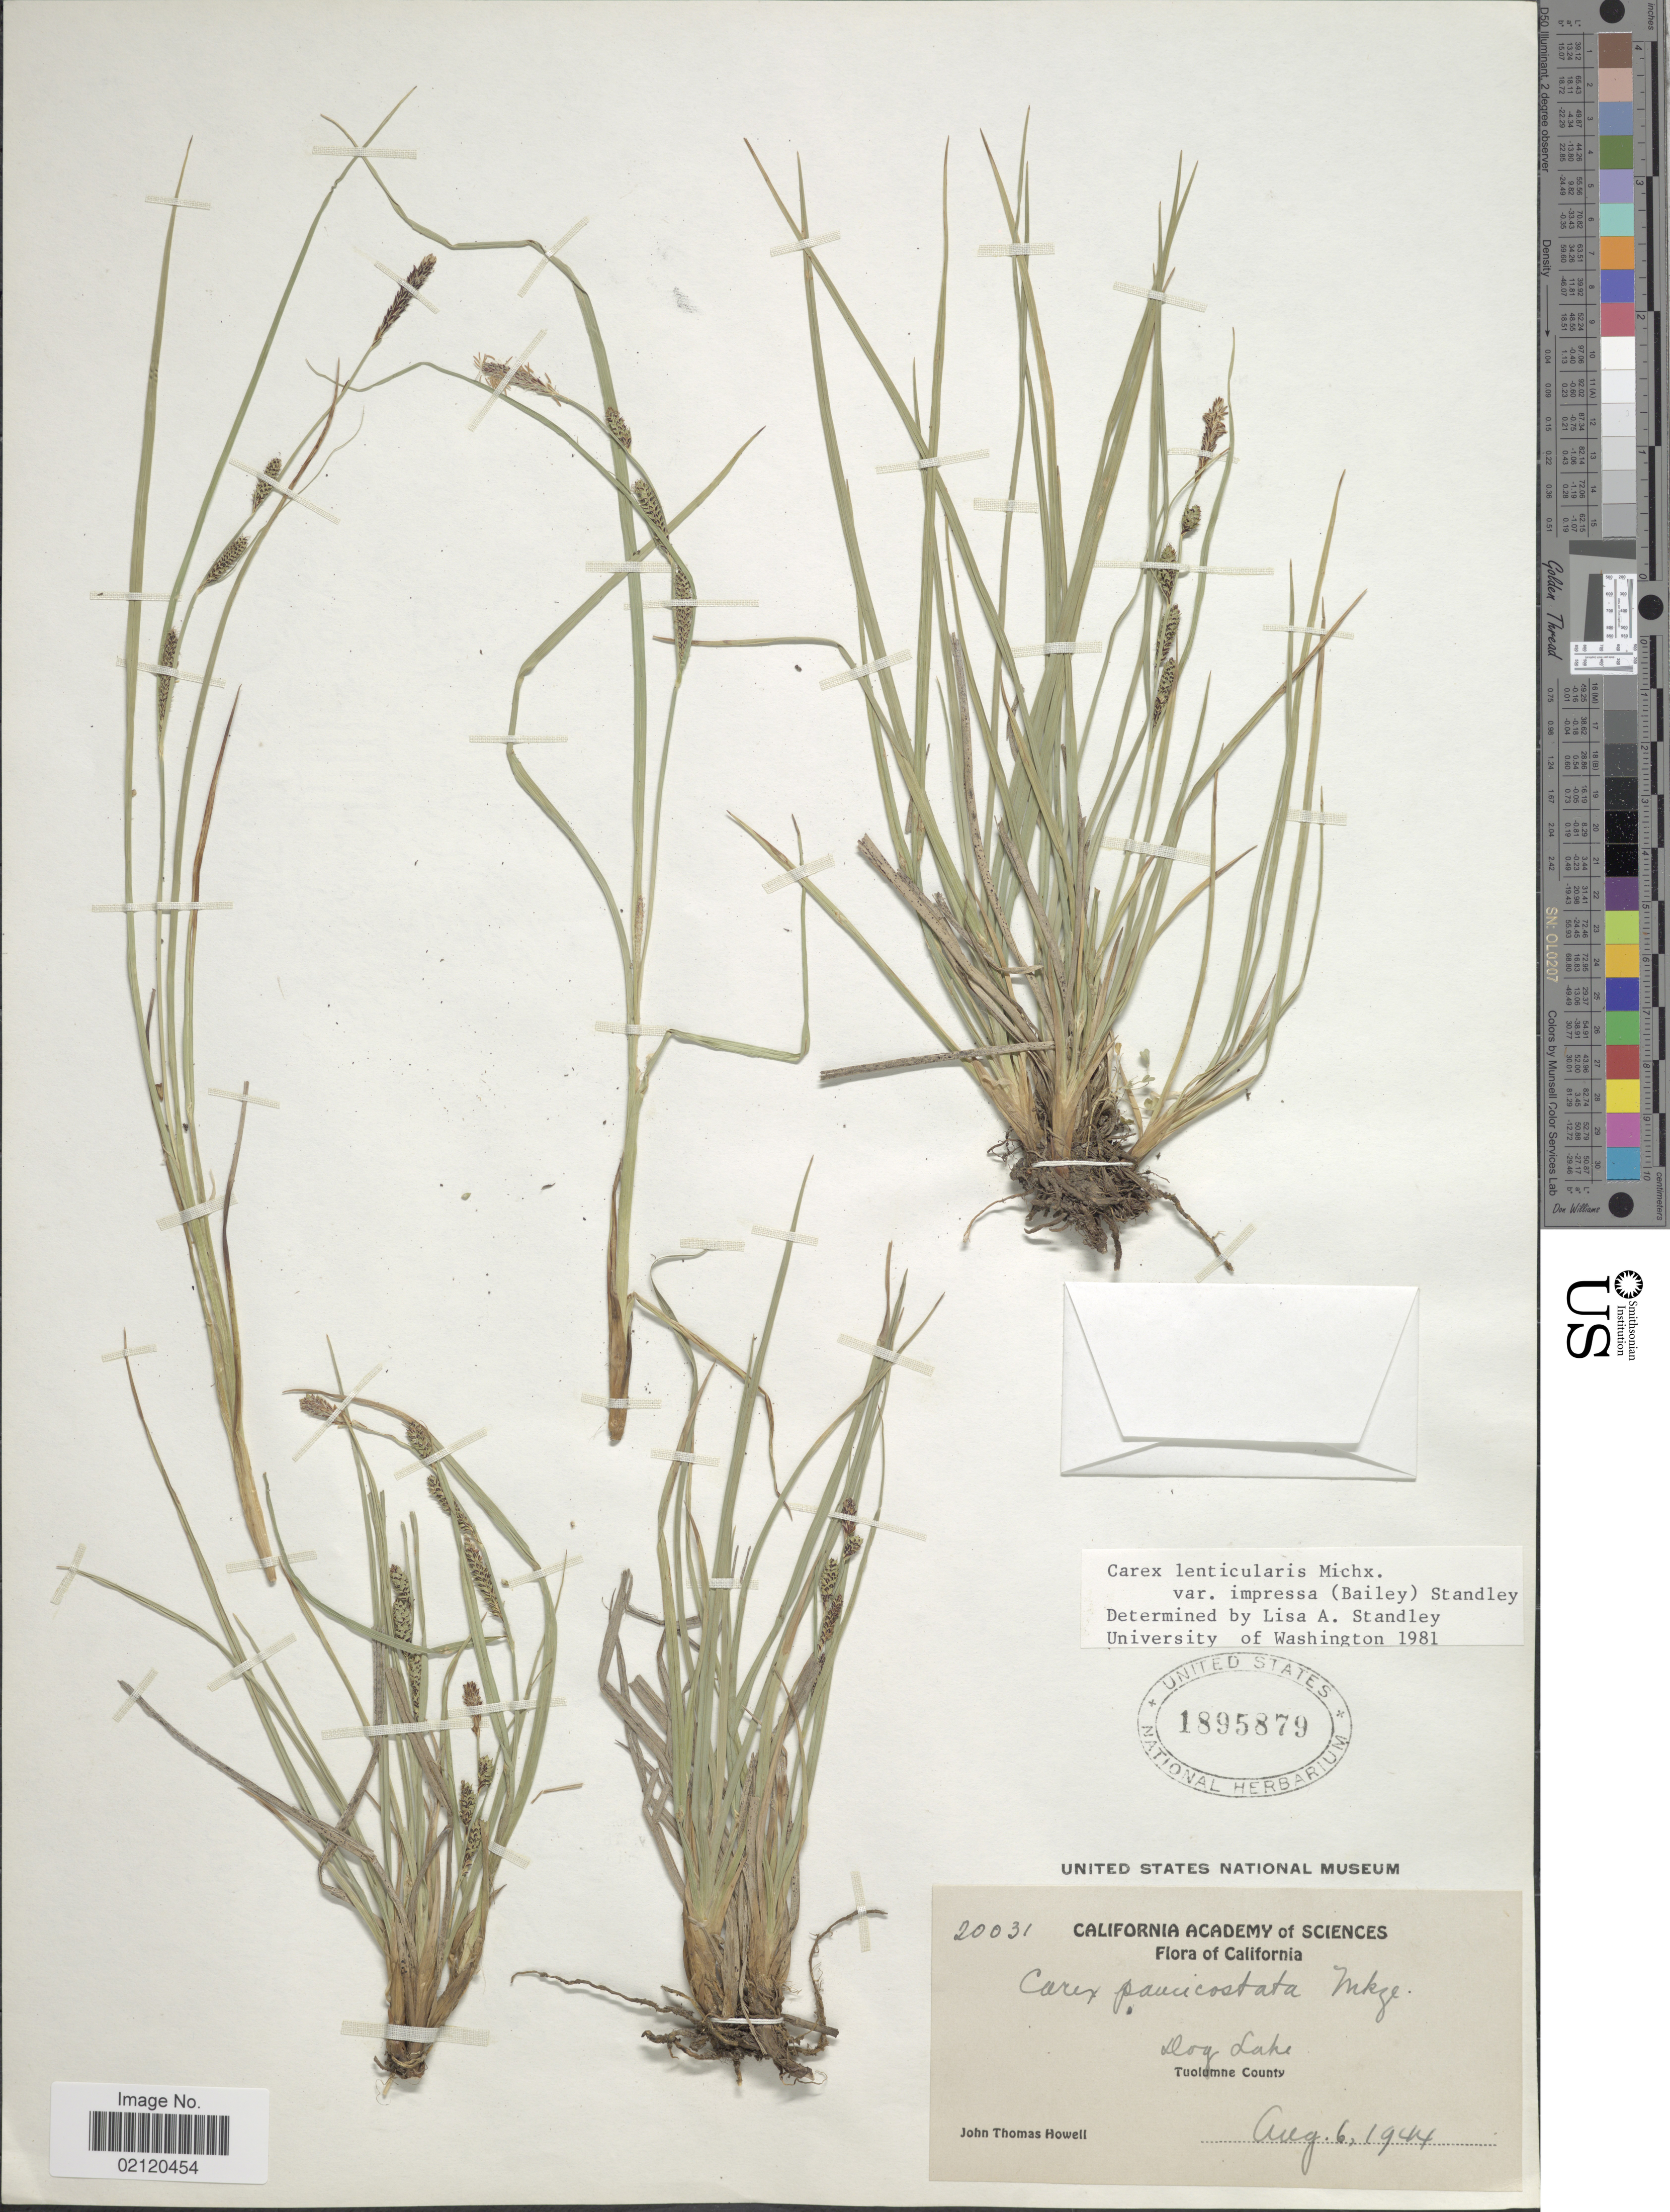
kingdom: Plantae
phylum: Tracheophyta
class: Liliopsida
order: Poales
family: Cyperaceae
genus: Carex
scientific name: Carex kelloggii var. impressa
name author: (L.H. Bailey) B.L. Wilson & Otting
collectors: J. T. Howell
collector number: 20031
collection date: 1944-08-06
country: United States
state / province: California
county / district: Tuolumne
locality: Dog Lake, Tuolumne County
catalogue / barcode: US 1895879